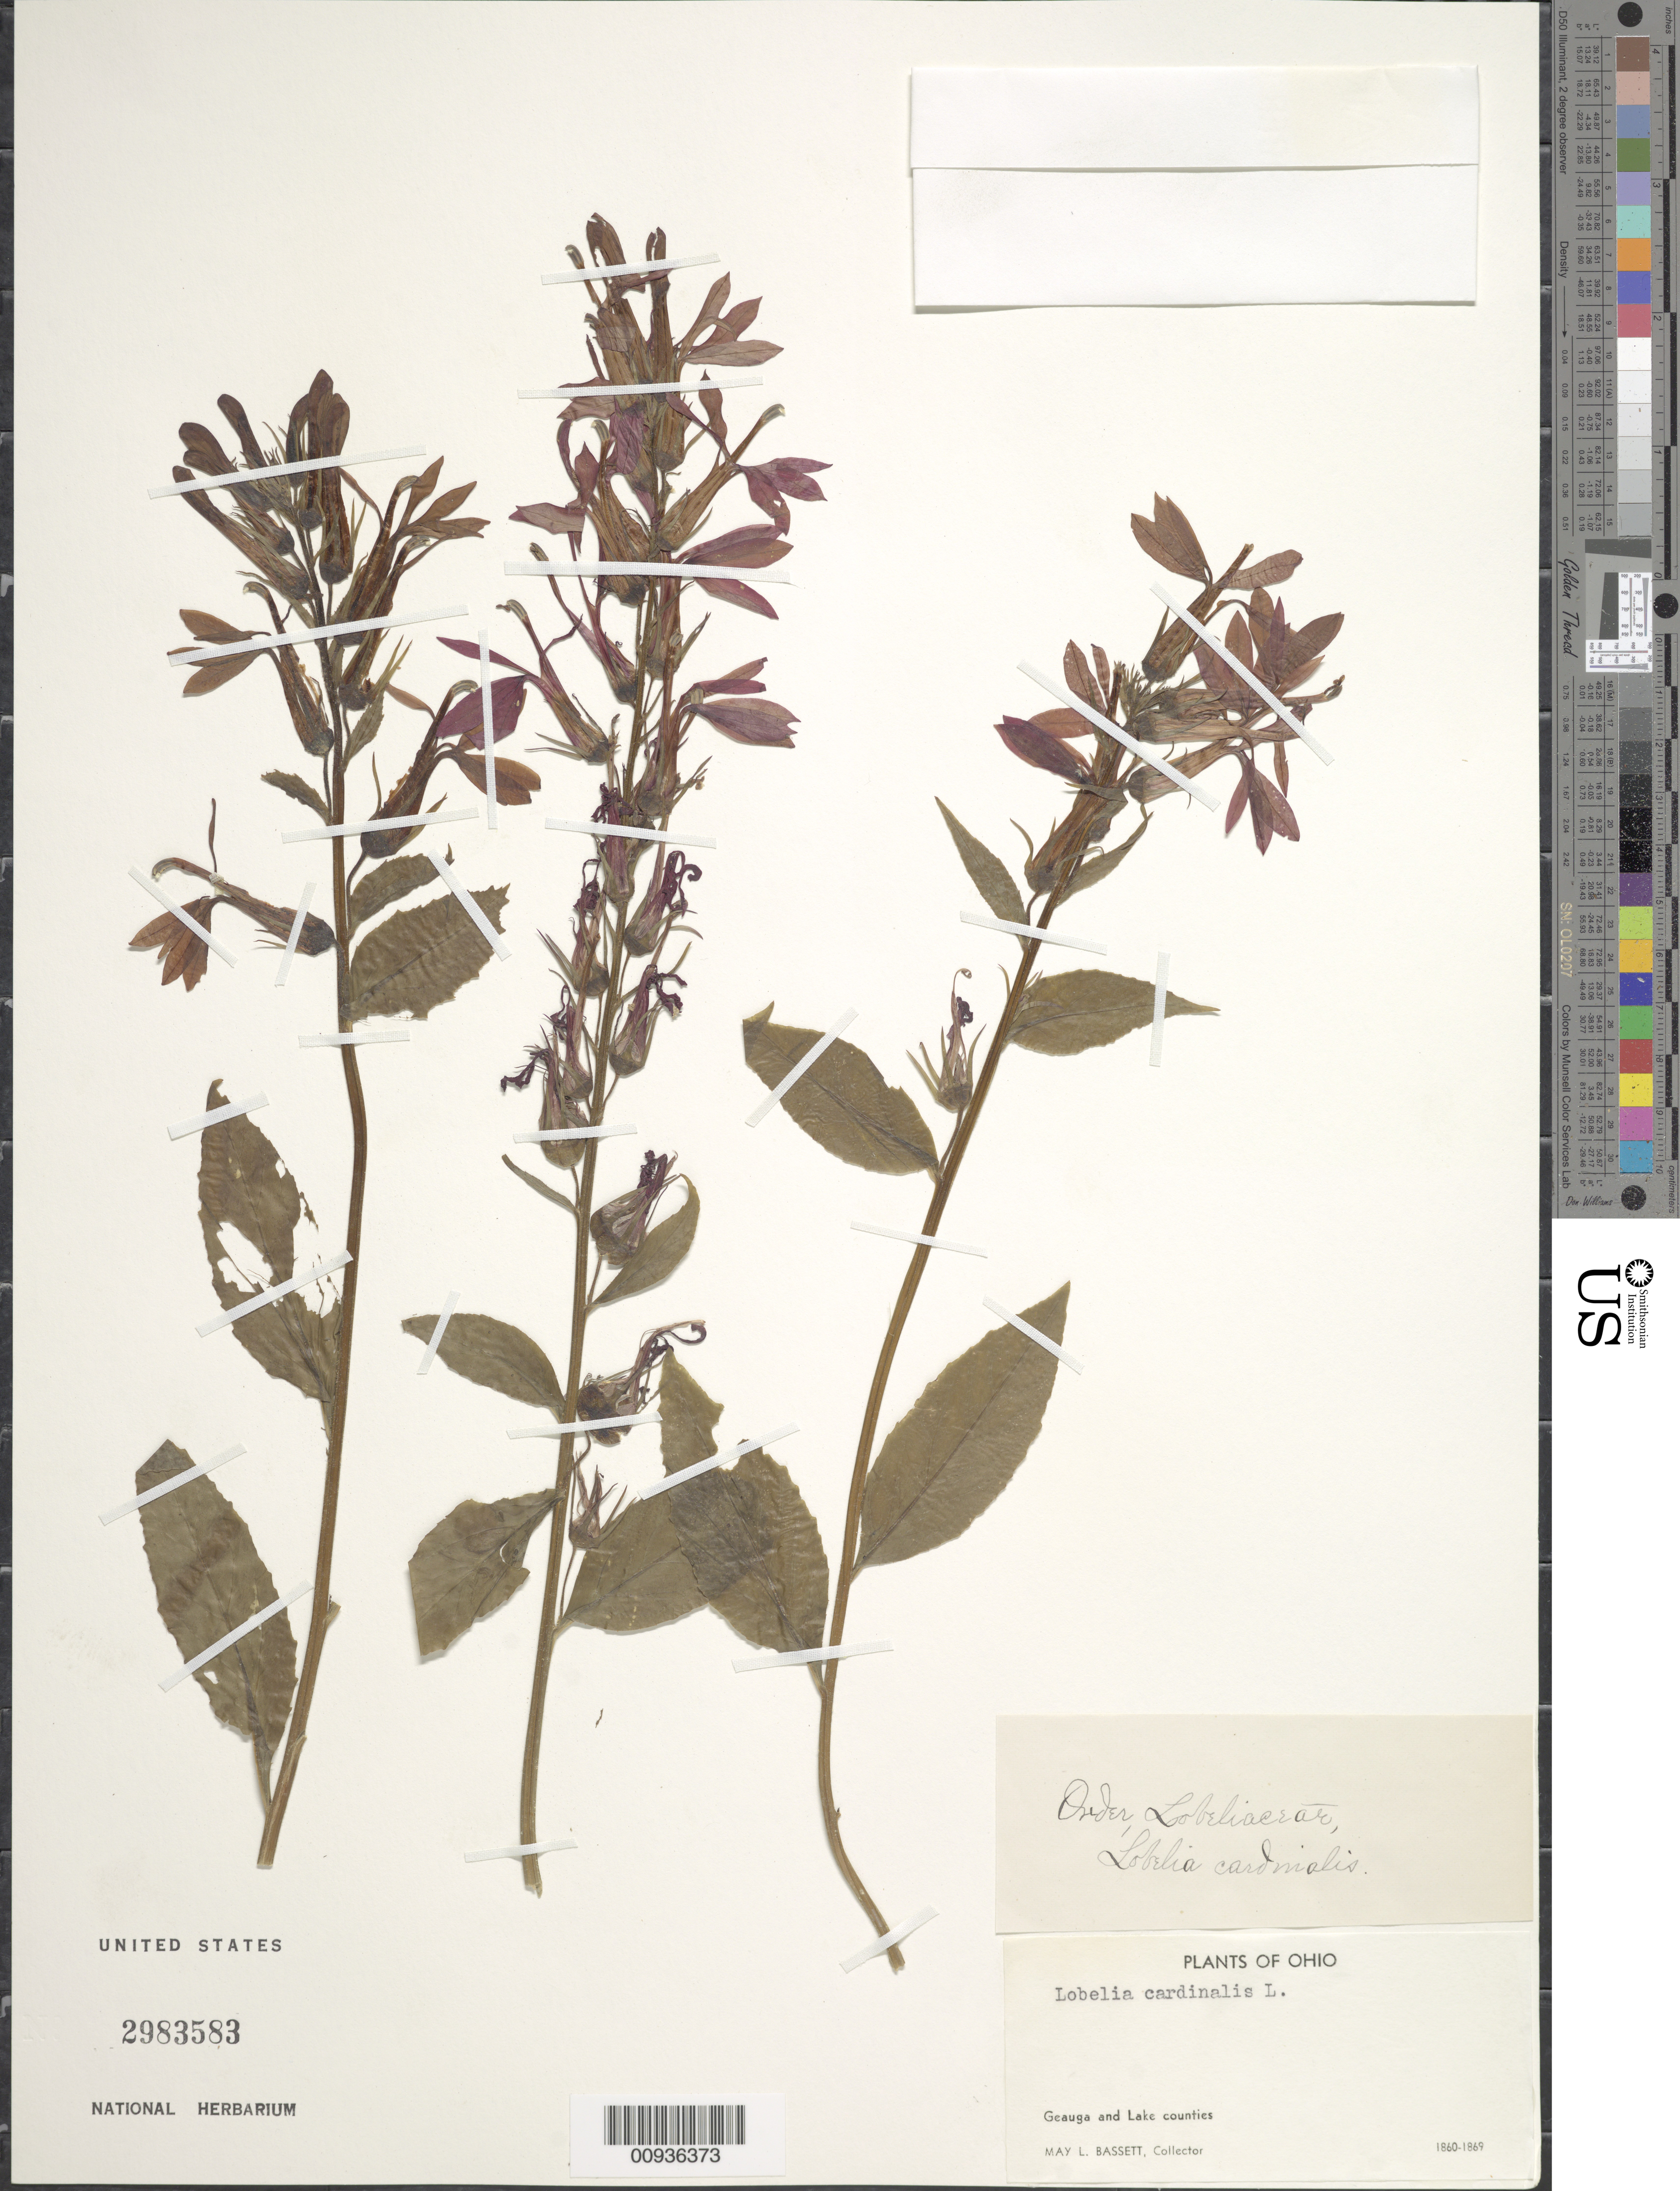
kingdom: Plantae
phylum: Tracheophyta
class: Magnoliopsida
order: Asterales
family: Campanulaceae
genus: Lobelia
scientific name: Lobelia cardinalis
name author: L.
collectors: M. L. Bassett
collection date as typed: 1860 to -- -- 1869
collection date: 1860/1869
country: United States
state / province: Ohio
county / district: Geauga \ Lake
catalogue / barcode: US 2983583